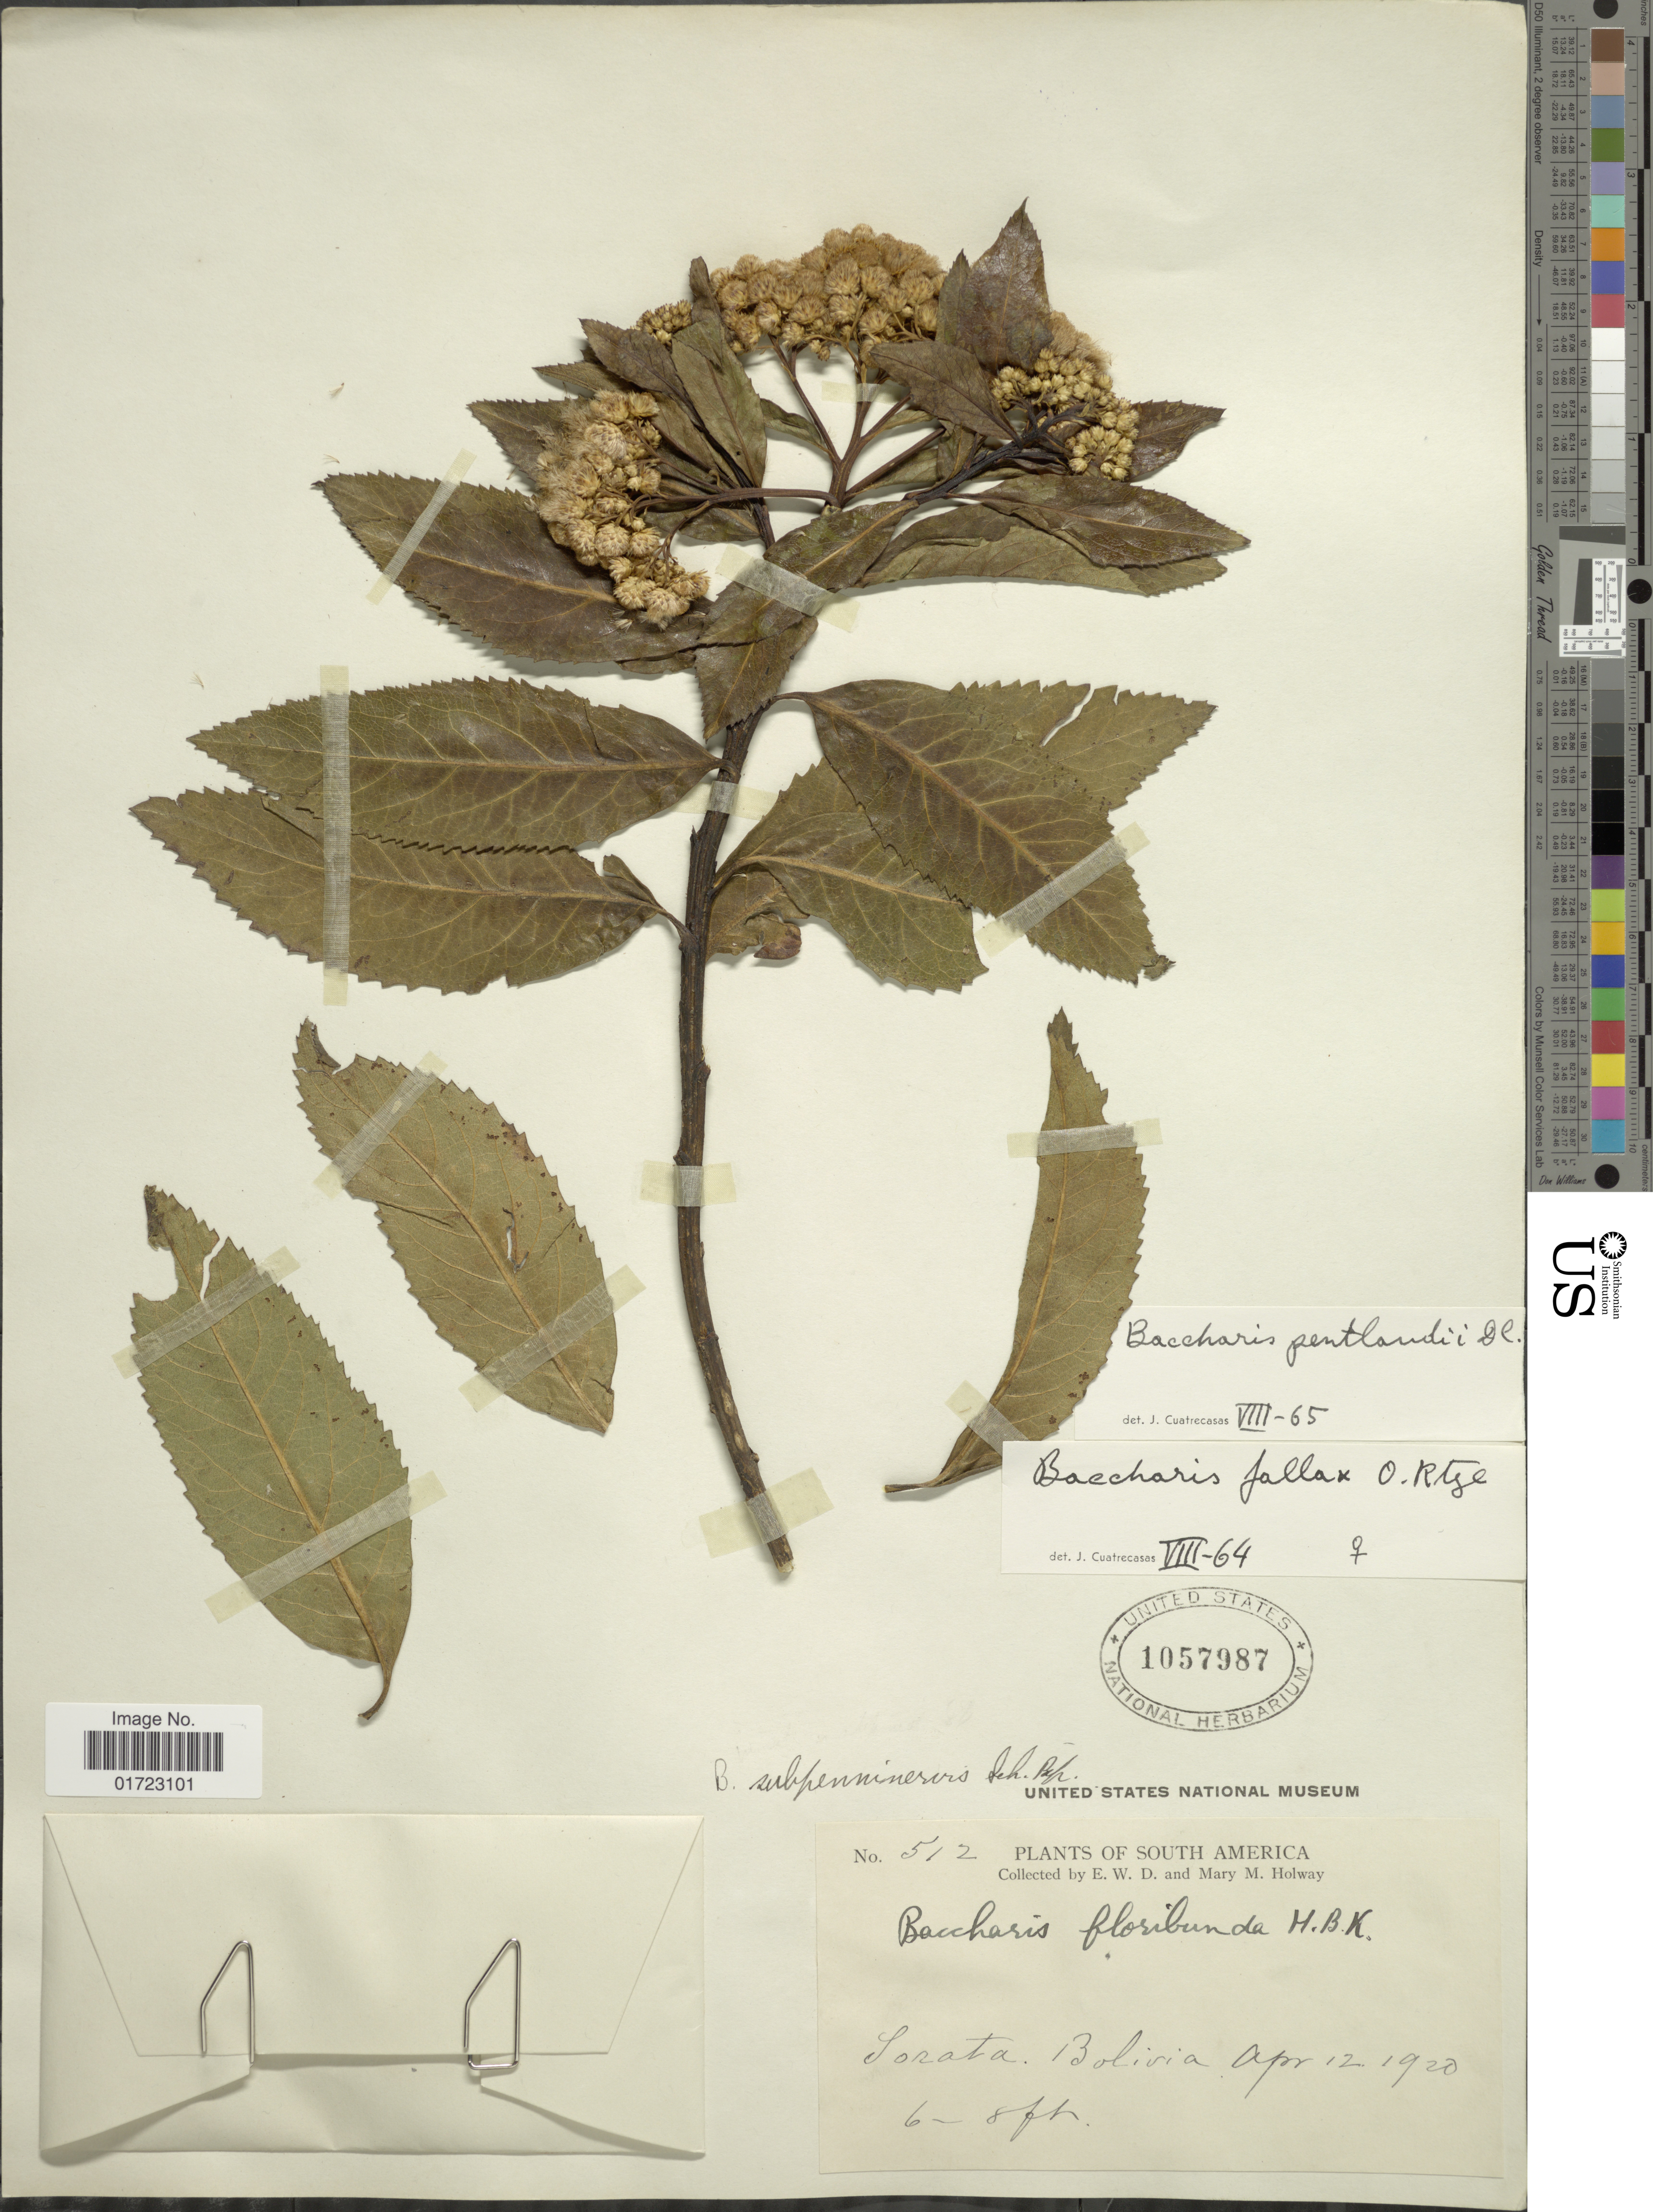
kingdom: Plantae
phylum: Tracheophyta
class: Magnoliopsida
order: Asterales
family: Asteraceae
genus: Baccharis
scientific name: Baccharis pentlandii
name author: DC.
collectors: E. W. D. Holway & M. M. Holway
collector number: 512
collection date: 1920-01-12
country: Bolivia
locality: Sorata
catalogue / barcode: US 1057987